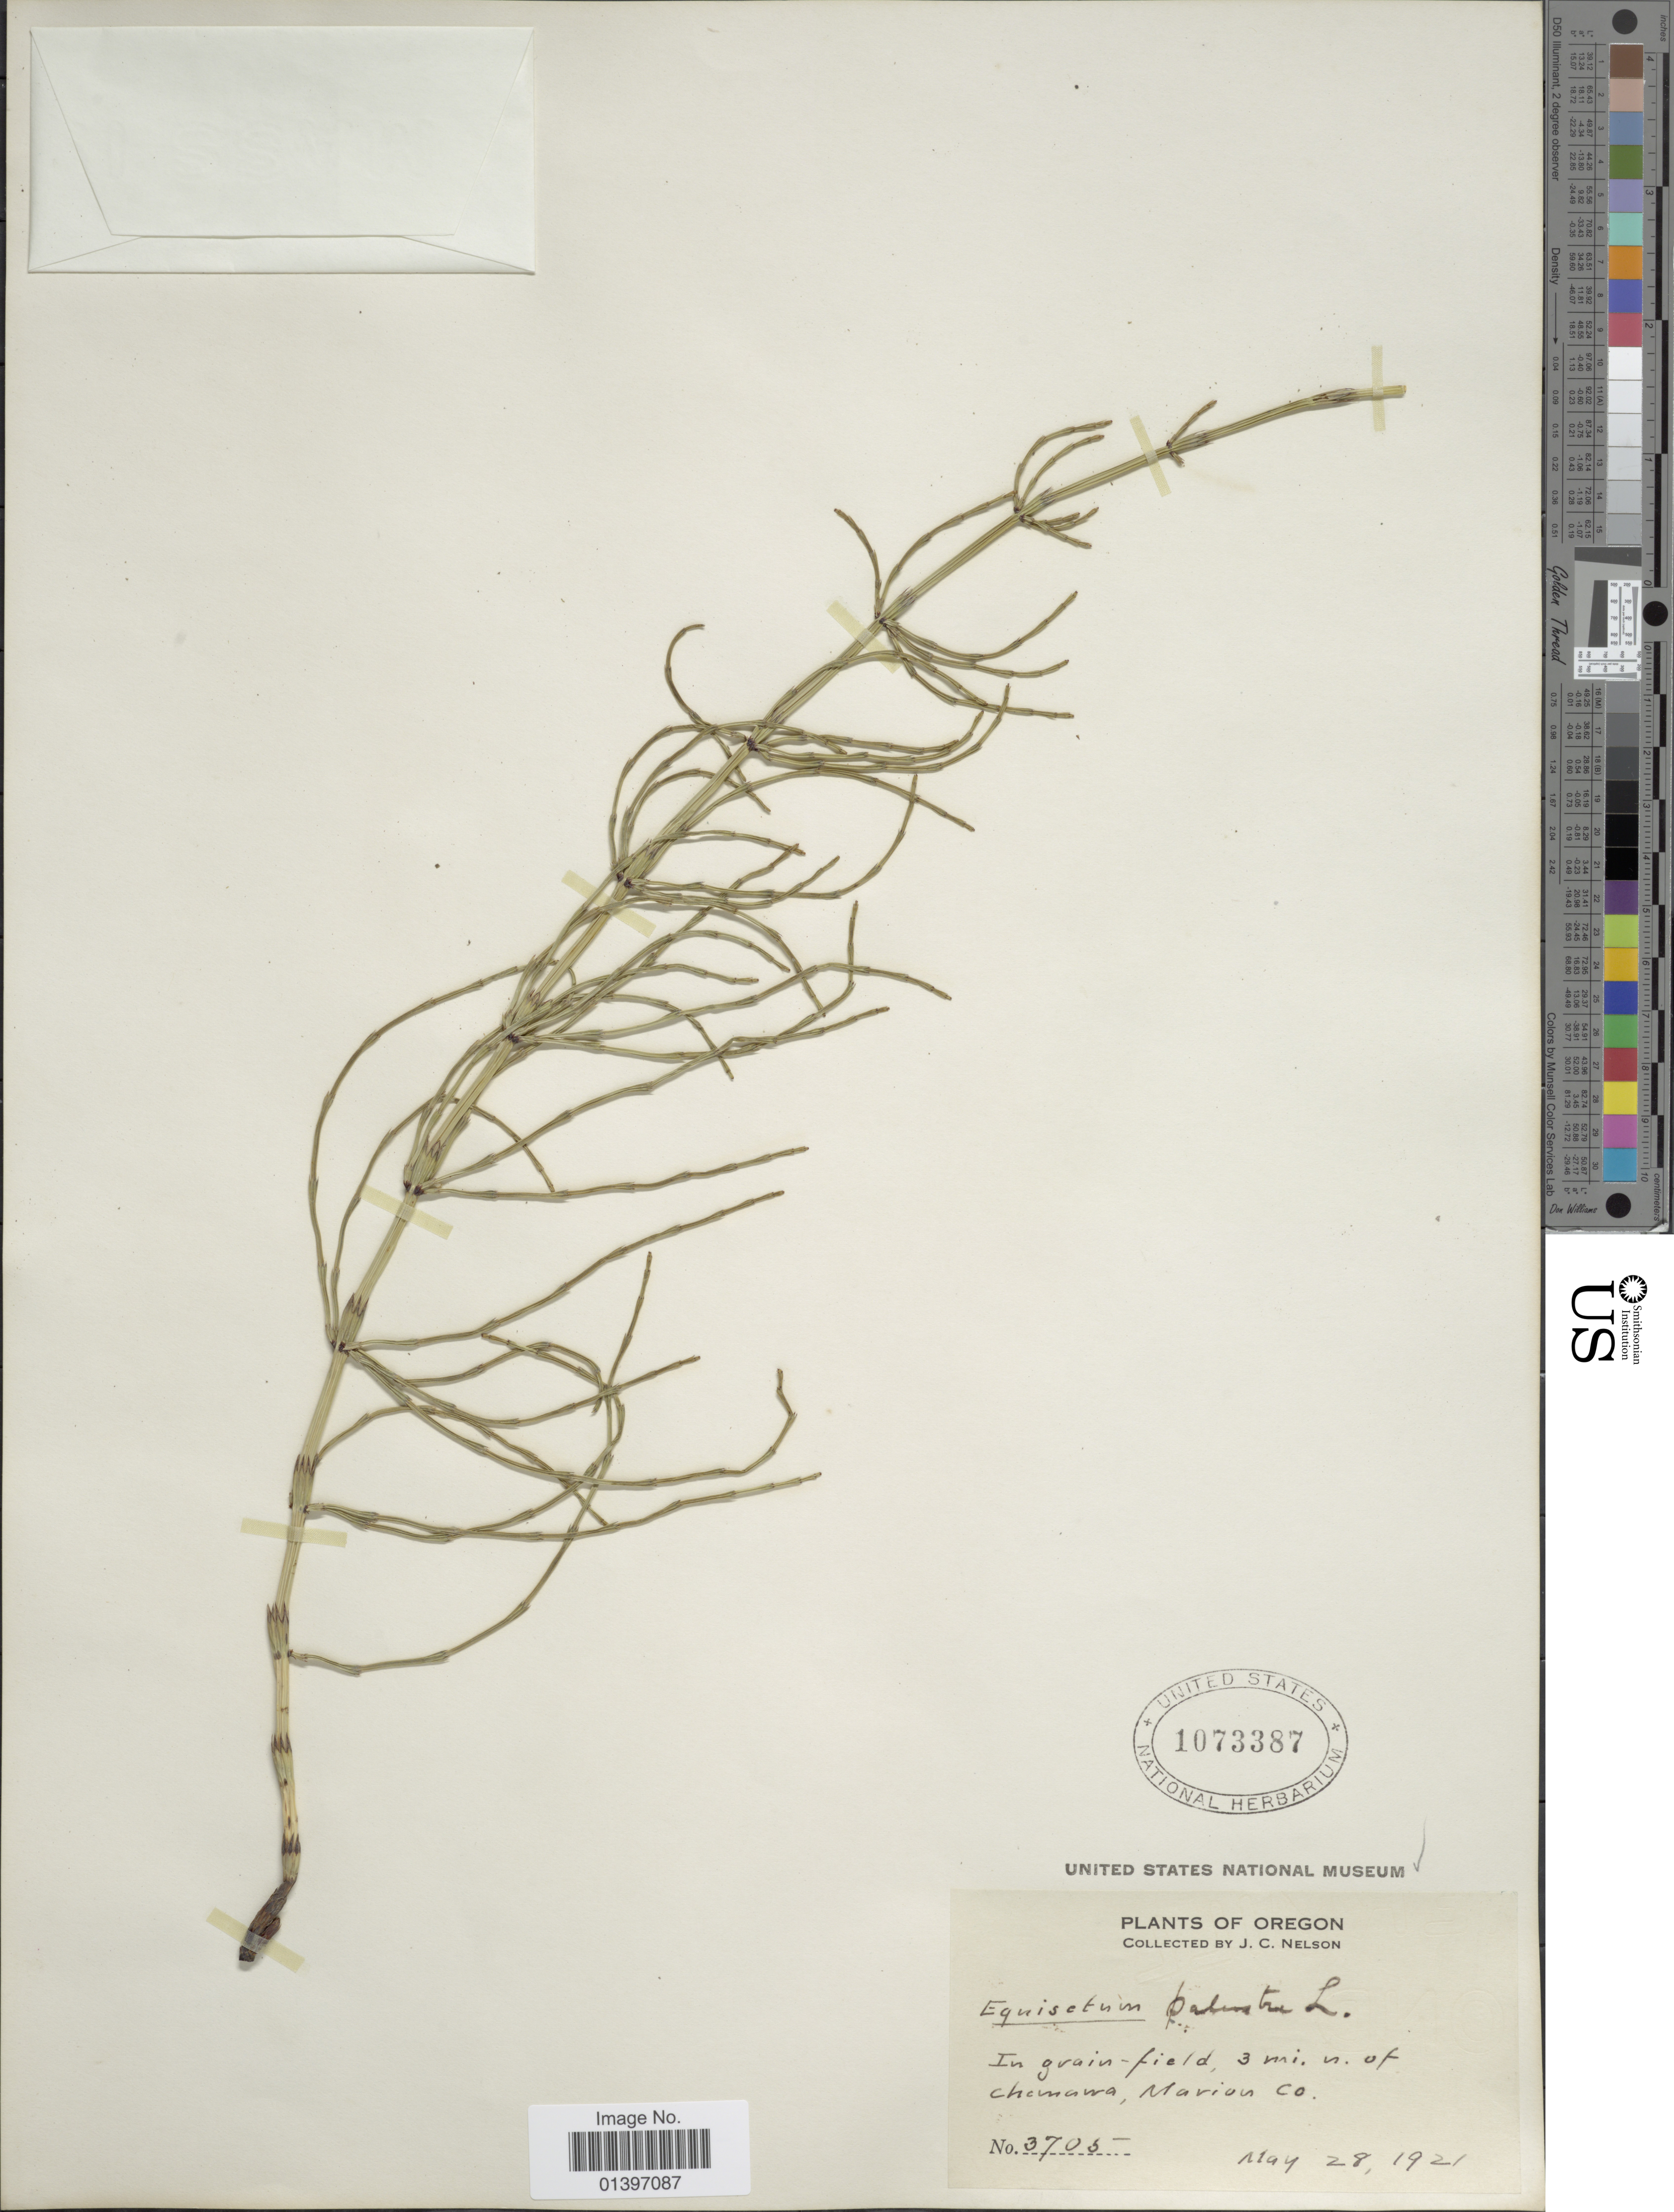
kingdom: Plantae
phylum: Tracheophyta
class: Polypodiopsida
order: Equisetales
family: Equisetaceae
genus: Equisetum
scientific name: Equisetum palustre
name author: L.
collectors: J. C. Nelson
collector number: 3705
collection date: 1921-05-28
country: United States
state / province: Oregon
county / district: Marion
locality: In grain field, 3mi. N. of Chemawa, Marion Co.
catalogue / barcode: US 1073387